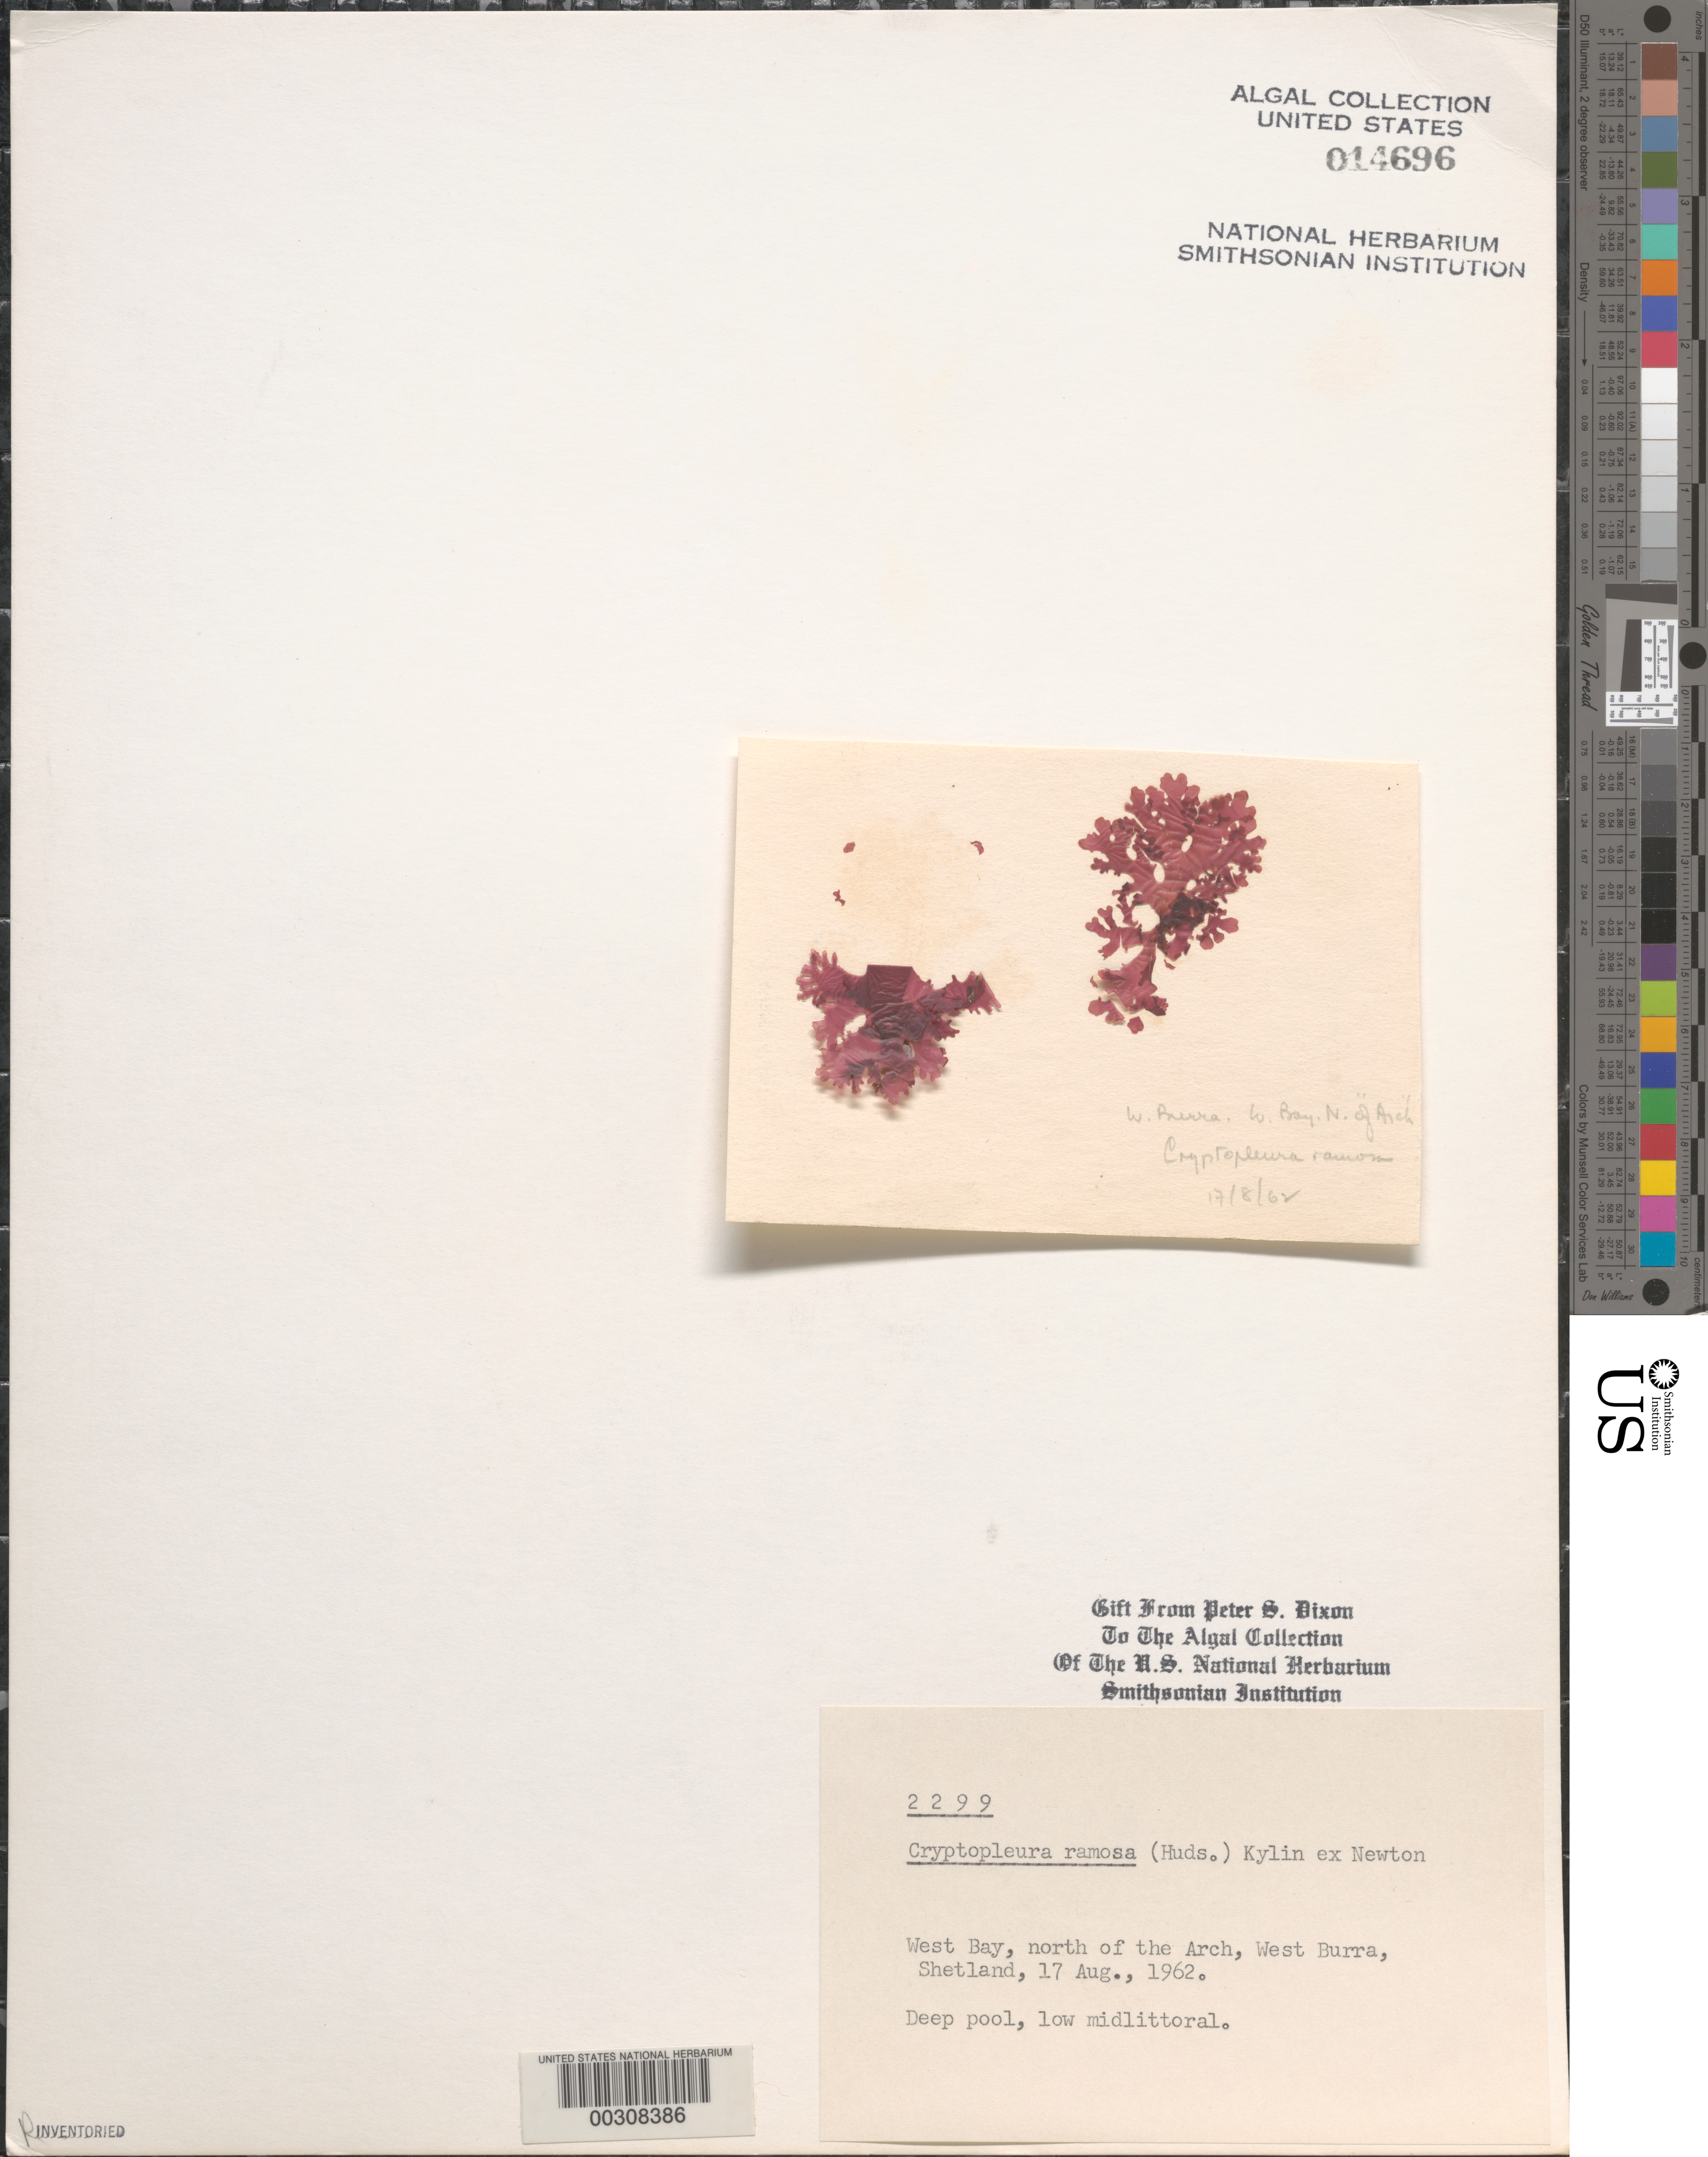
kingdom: Plantae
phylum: Rhodophyta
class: Florideophyceae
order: Ceramiales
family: Delesseriaceae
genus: Cryptopleura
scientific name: Cryptopleura ramosa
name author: (Huds.) L.M. Newton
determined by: Dixon, P. S.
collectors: P. S. Dixon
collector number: PSD 2299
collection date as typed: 17 Aug 1962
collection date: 1962-08-17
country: United Kingdom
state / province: Scotland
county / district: Shetland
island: West Burra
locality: West Bay, north of the Arch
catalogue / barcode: US 14696